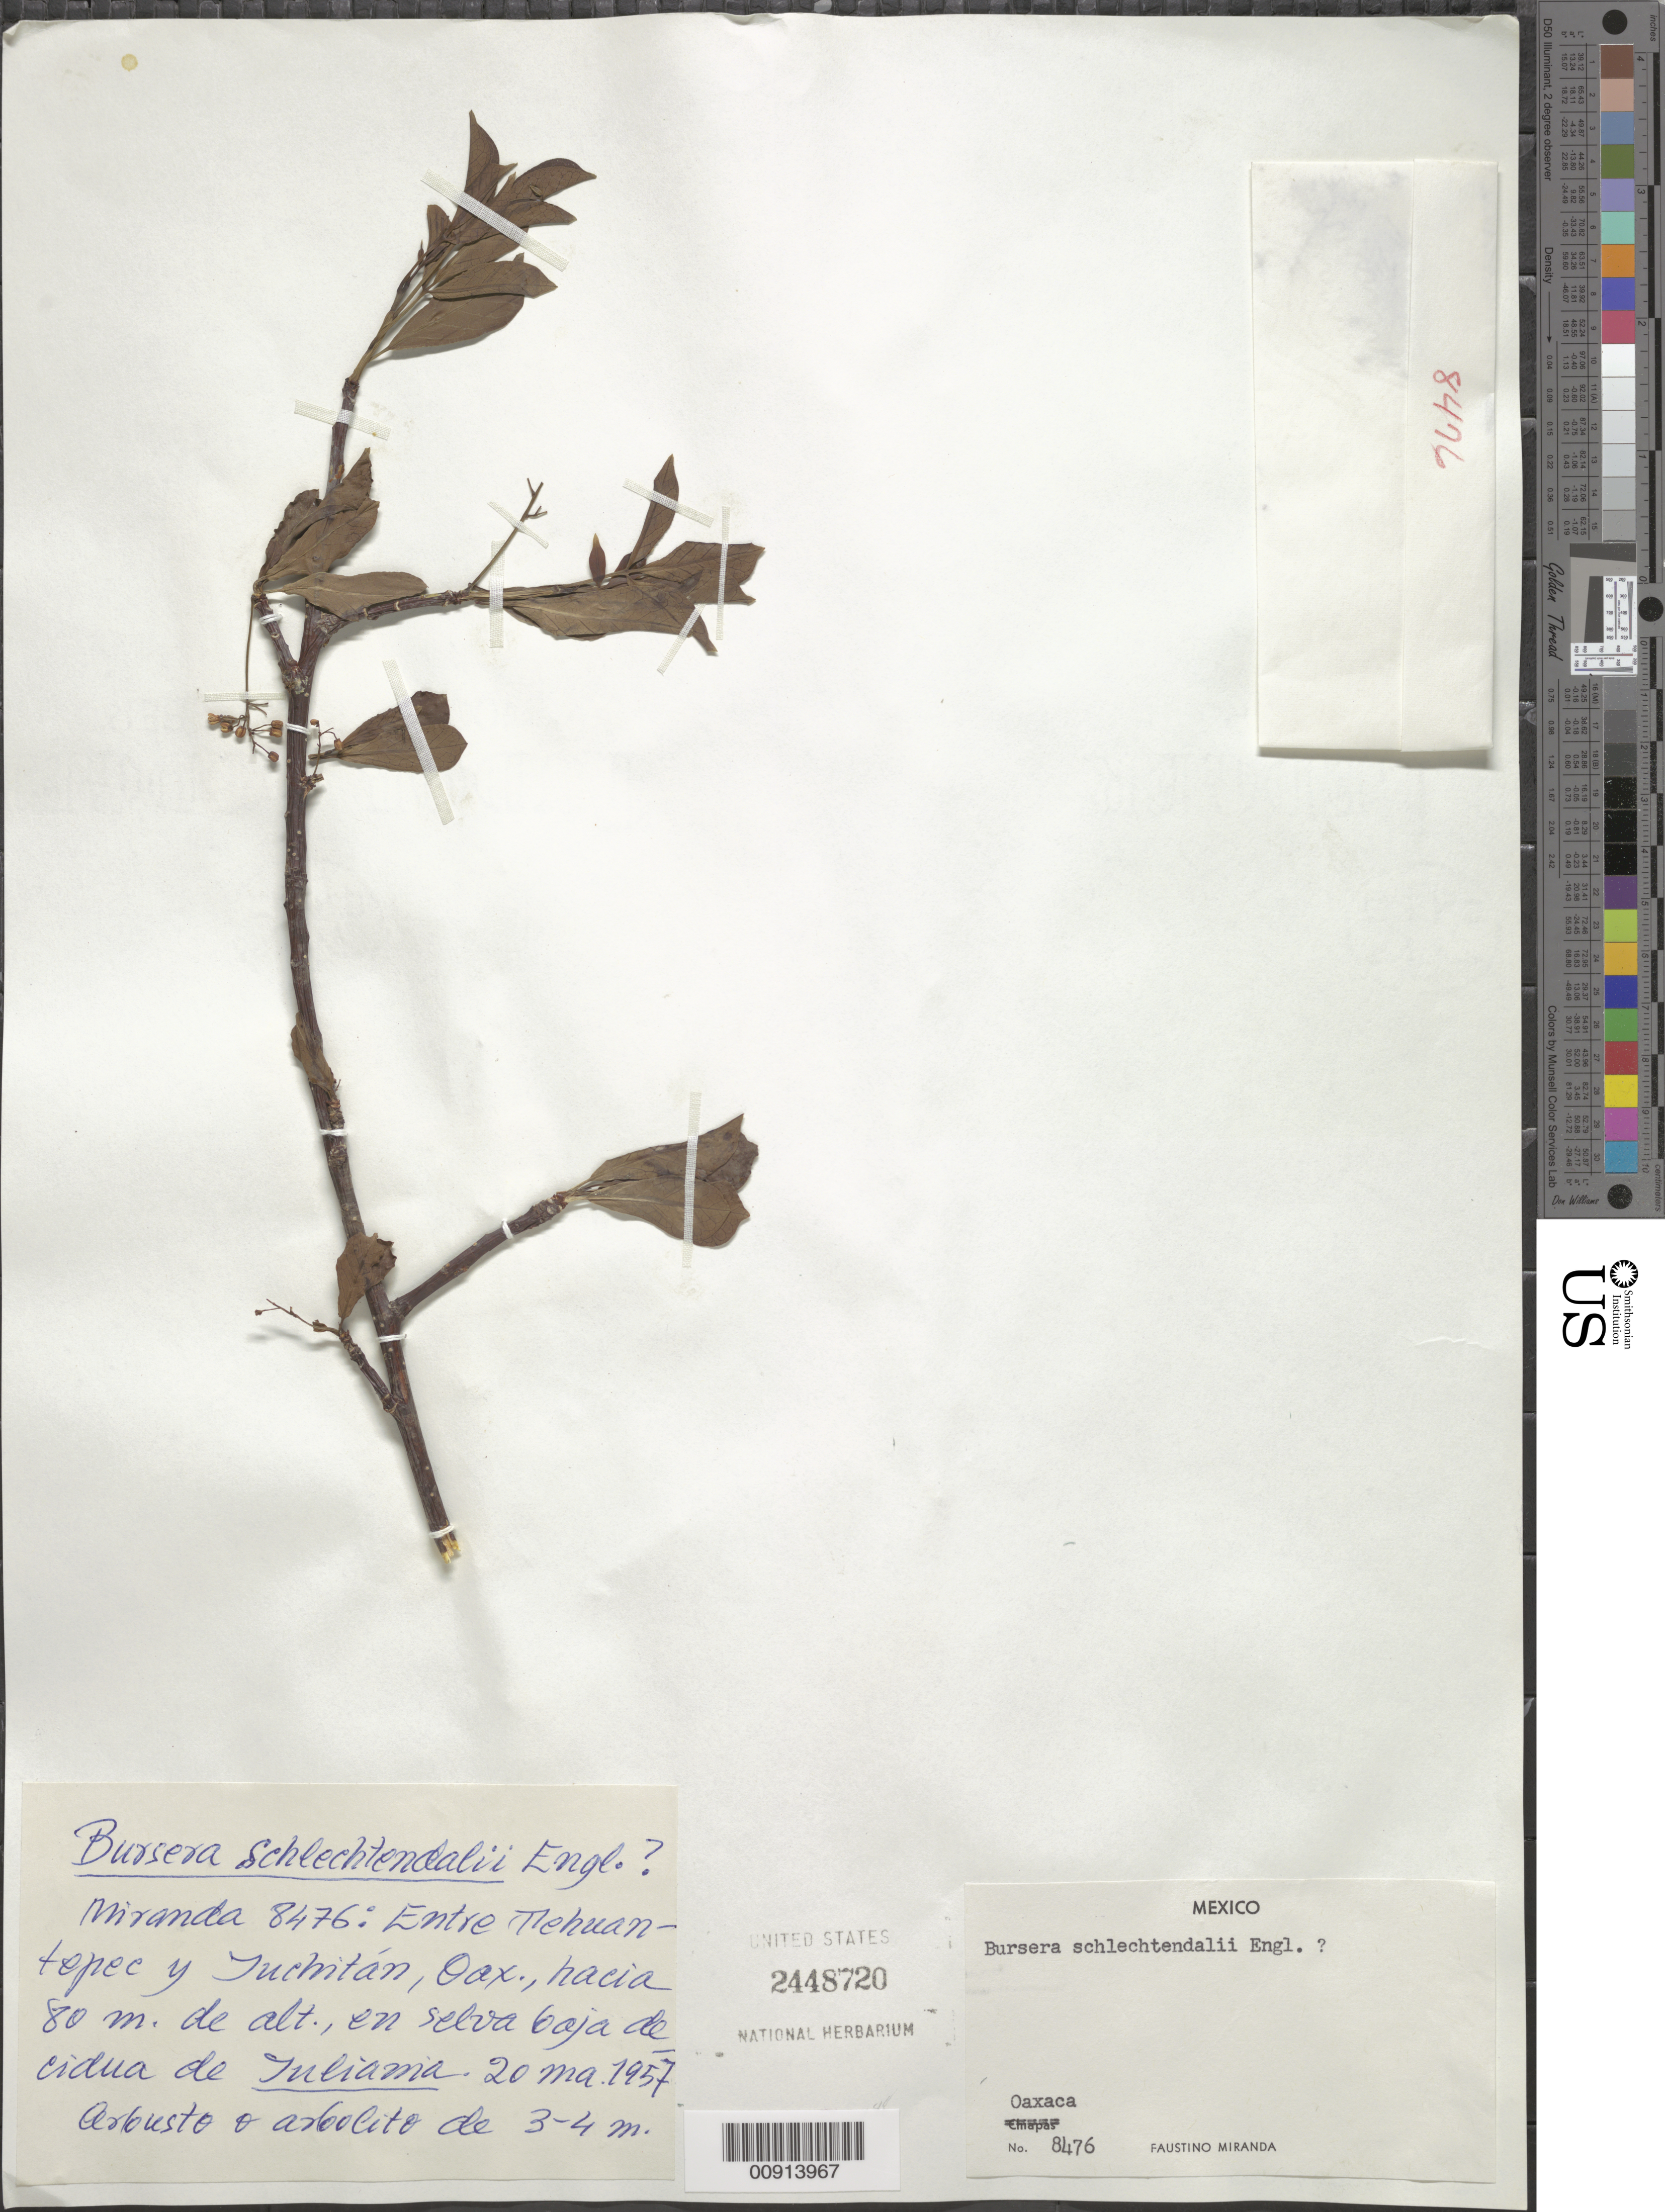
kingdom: Plantae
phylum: Tracheophyta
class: Magnoliopsida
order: Sapindales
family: Burseraceae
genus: Bursera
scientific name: Bursera schlechtendalii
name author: Engl.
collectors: Miranda G., F.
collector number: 8476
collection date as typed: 20 Mar 1957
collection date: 1957-03-20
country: Mexico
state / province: Oaxaca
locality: Entre Tehuantepec y Juchitán, Oaxaca.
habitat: En selva baja decidua de Juliania.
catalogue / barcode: US 2448720